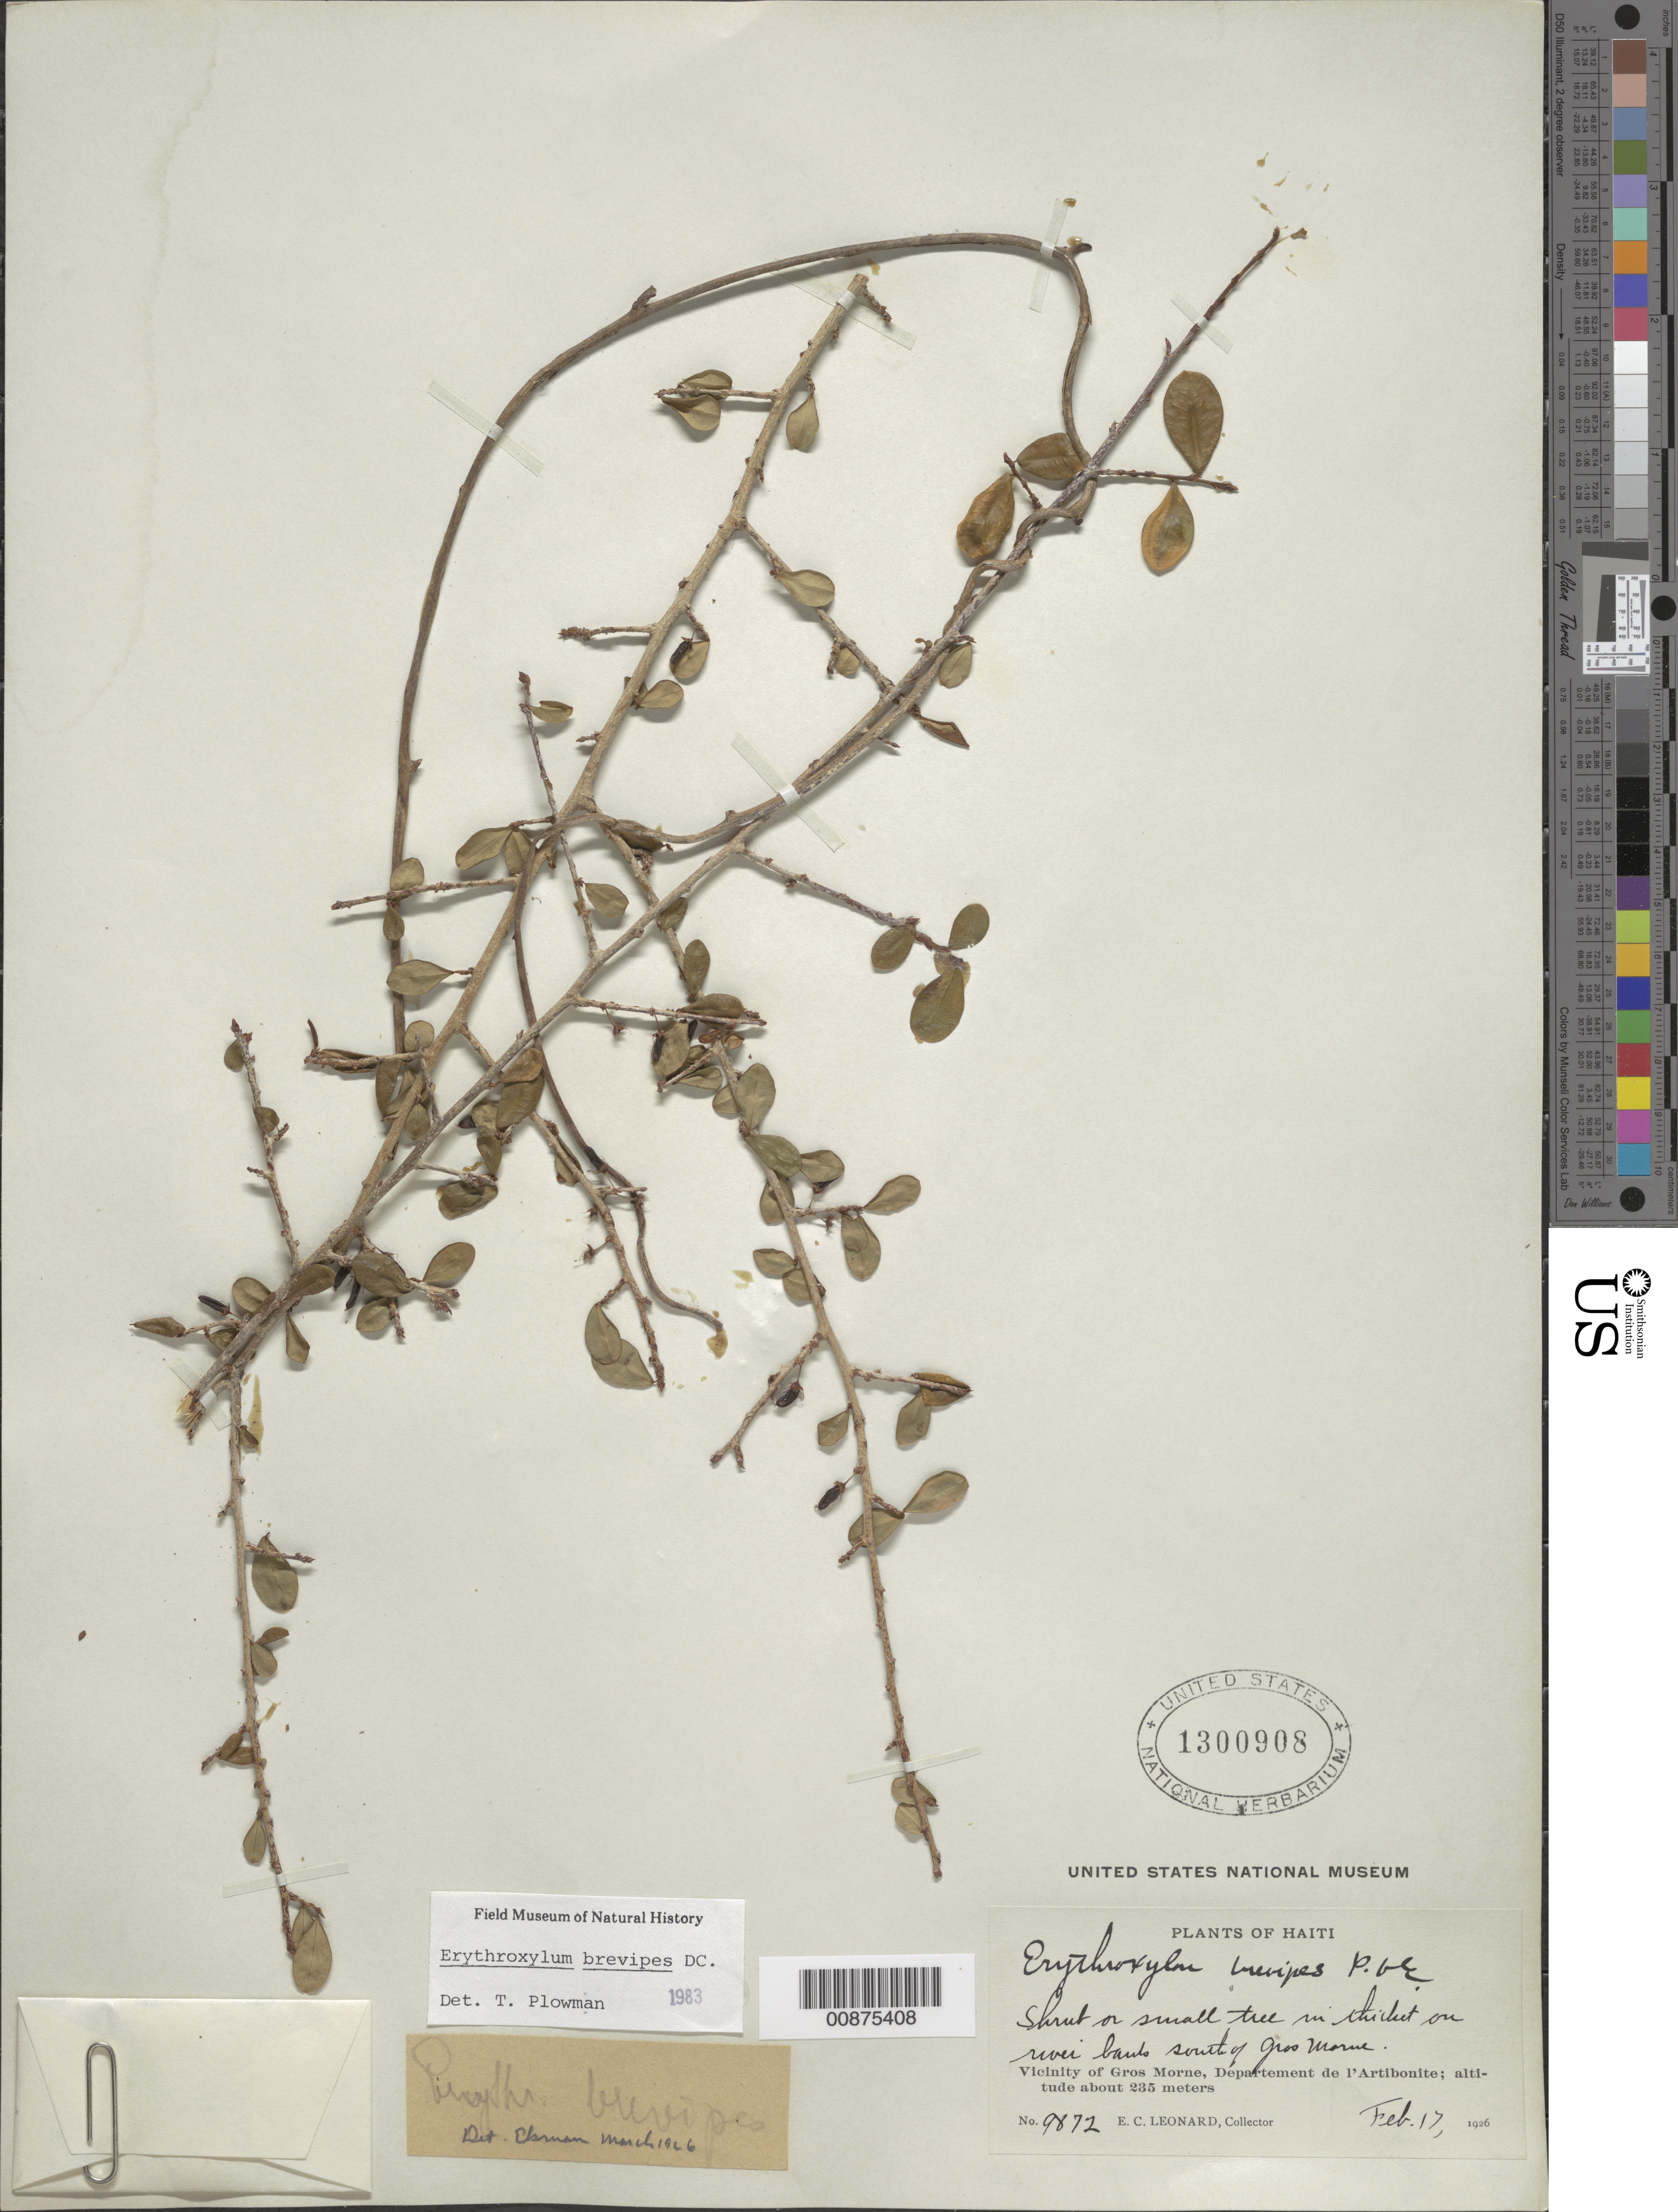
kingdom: Plantae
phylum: Tracheophyta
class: Magnoliopsida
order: Malpighiales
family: Erythroxylaceae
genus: Erythroxylum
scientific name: Erythroxylum brevipes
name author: DC.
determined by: Plowman, Timothy C.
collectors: E. C. Leonard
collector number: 9872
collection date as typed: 17 Feb 1926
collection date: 1926-02-17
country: Haiti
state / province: Artibonite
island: Hispaniola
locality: River banks south of Gros Morne.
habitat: In thicket on river banks.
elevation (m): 235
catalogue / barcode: US 1300908